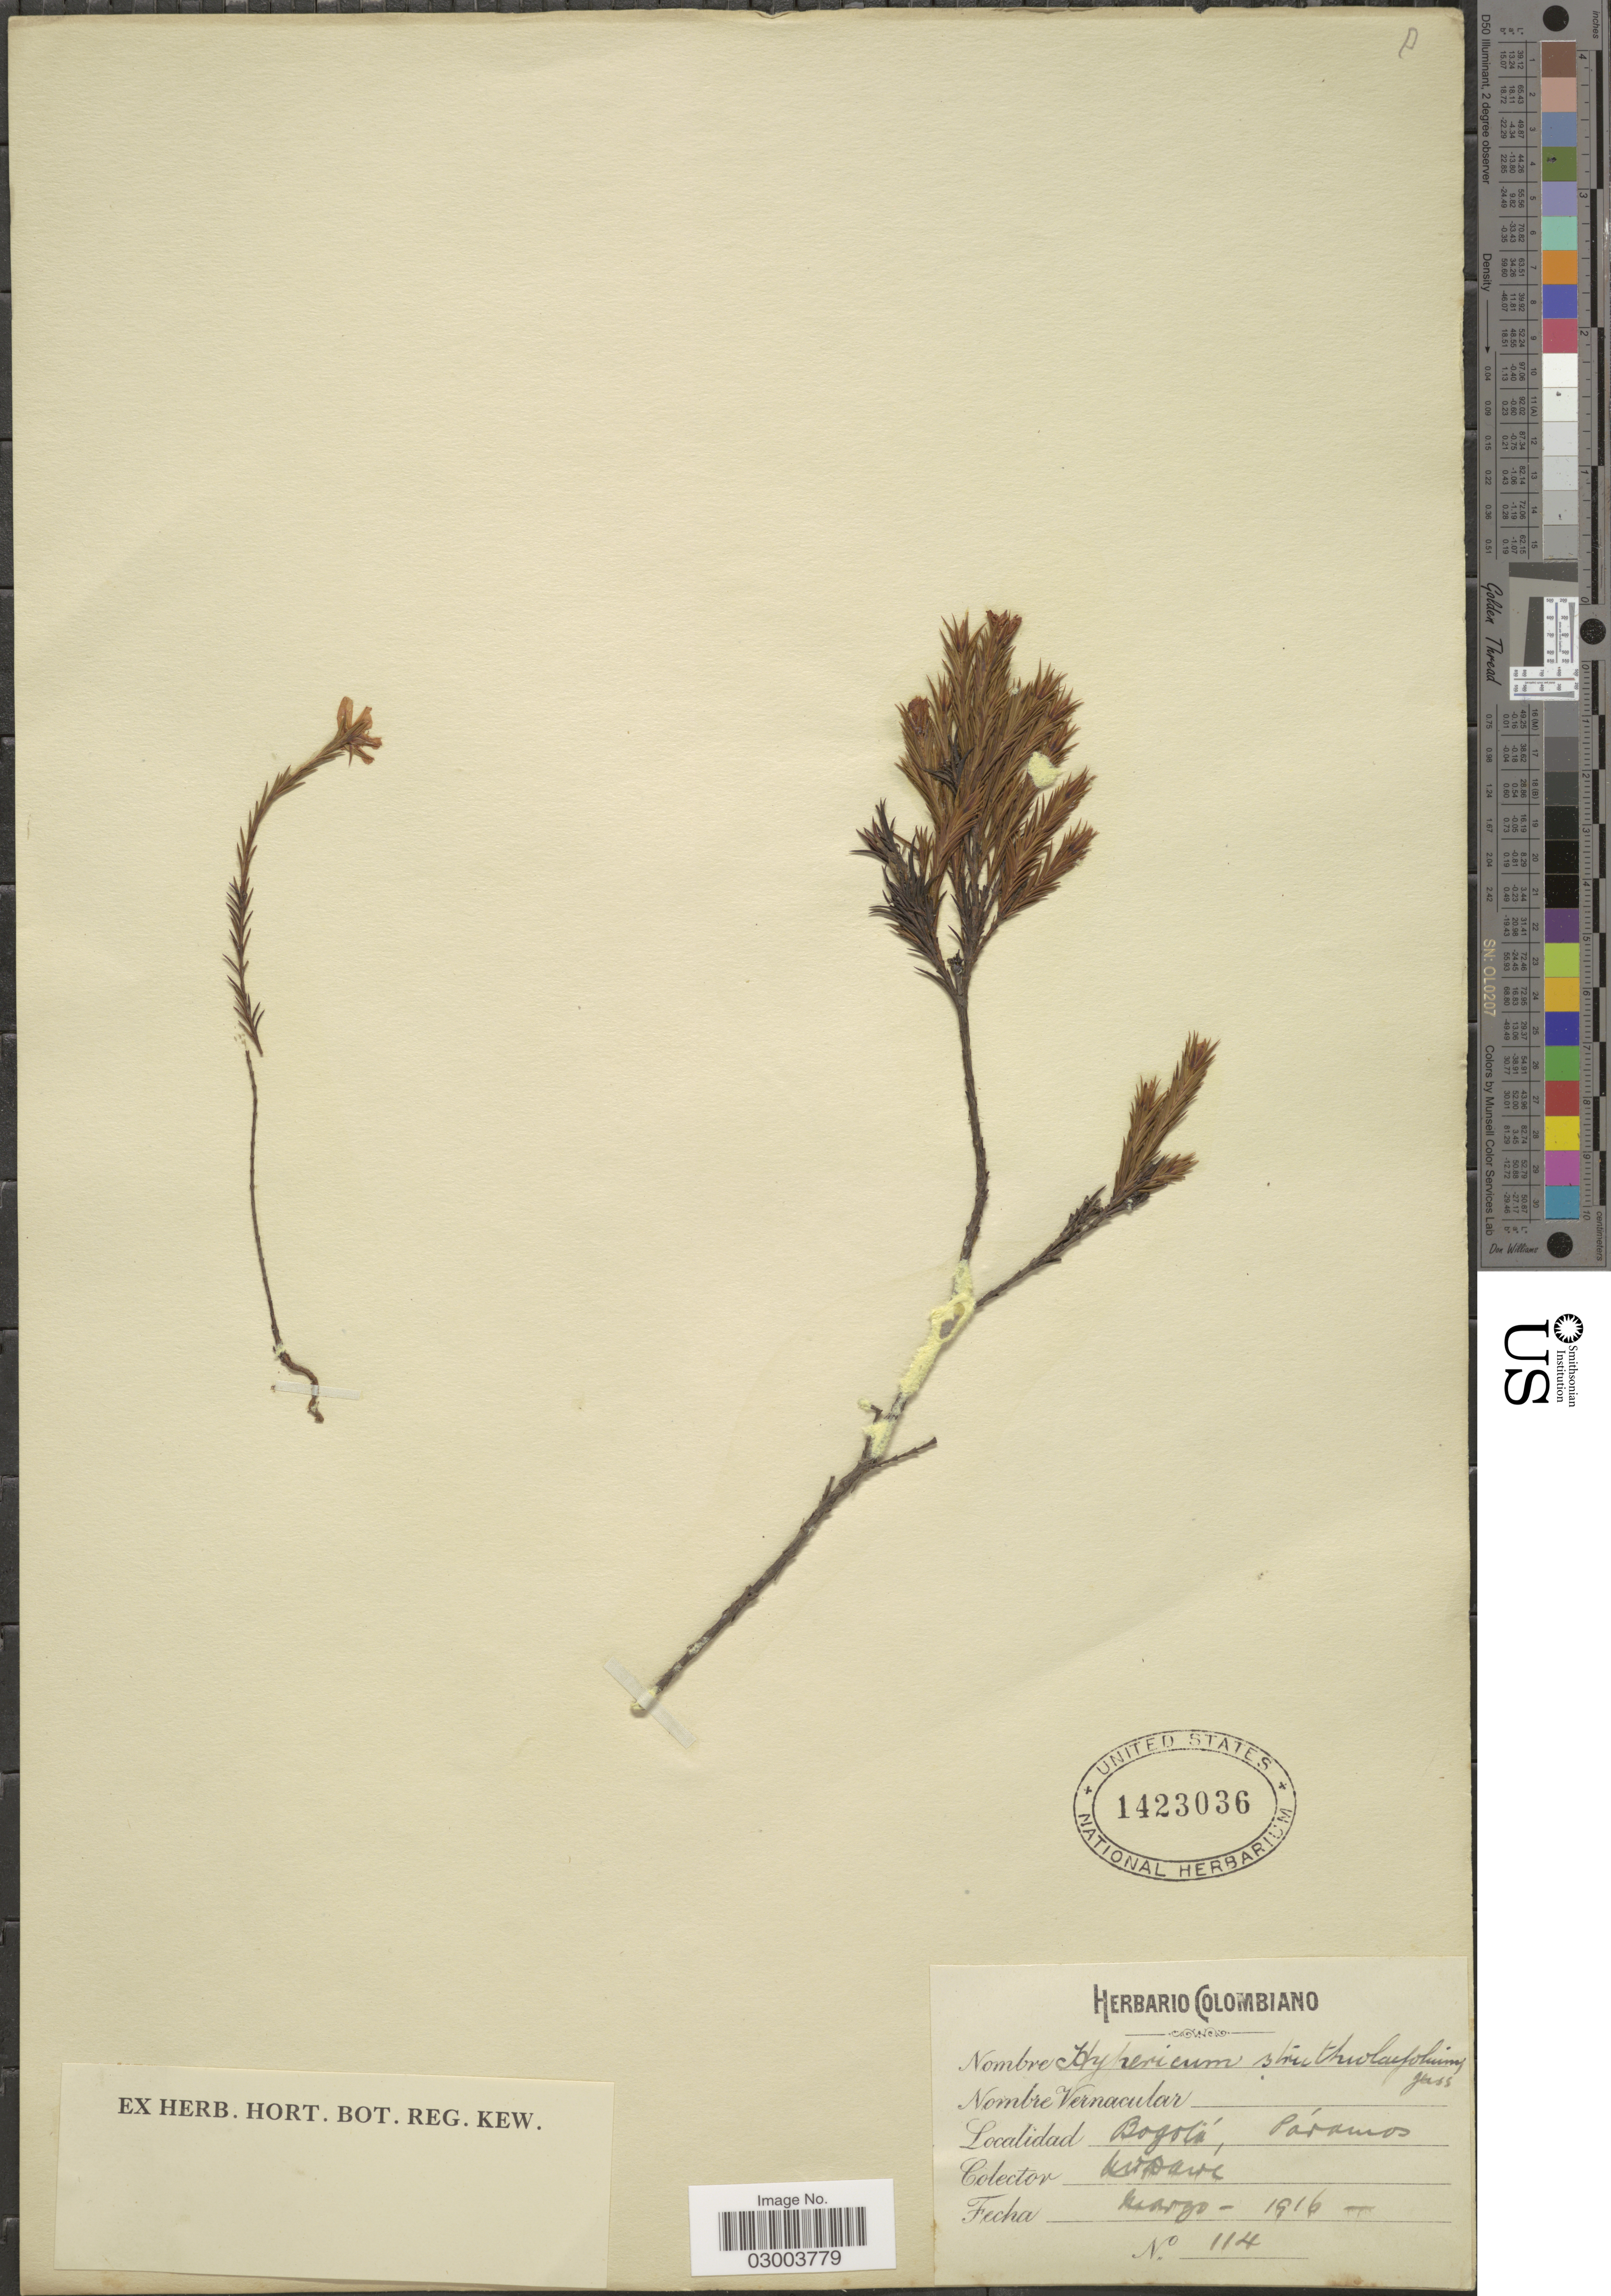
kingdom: Plantae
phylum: Tracheophyta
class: Magnoliopsida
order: Malpighiales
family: Hypericaceae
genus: Hypericum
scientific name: Hypericum strictum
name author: Kunth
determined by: Strong, M. T., (US), Smithsonian Institution - National Museum of Natural History (UNITED STATES)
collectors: M. T. Dawe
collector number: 114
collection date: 1916-03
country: Colombia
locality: Bogotá.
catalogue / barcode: US 1423036